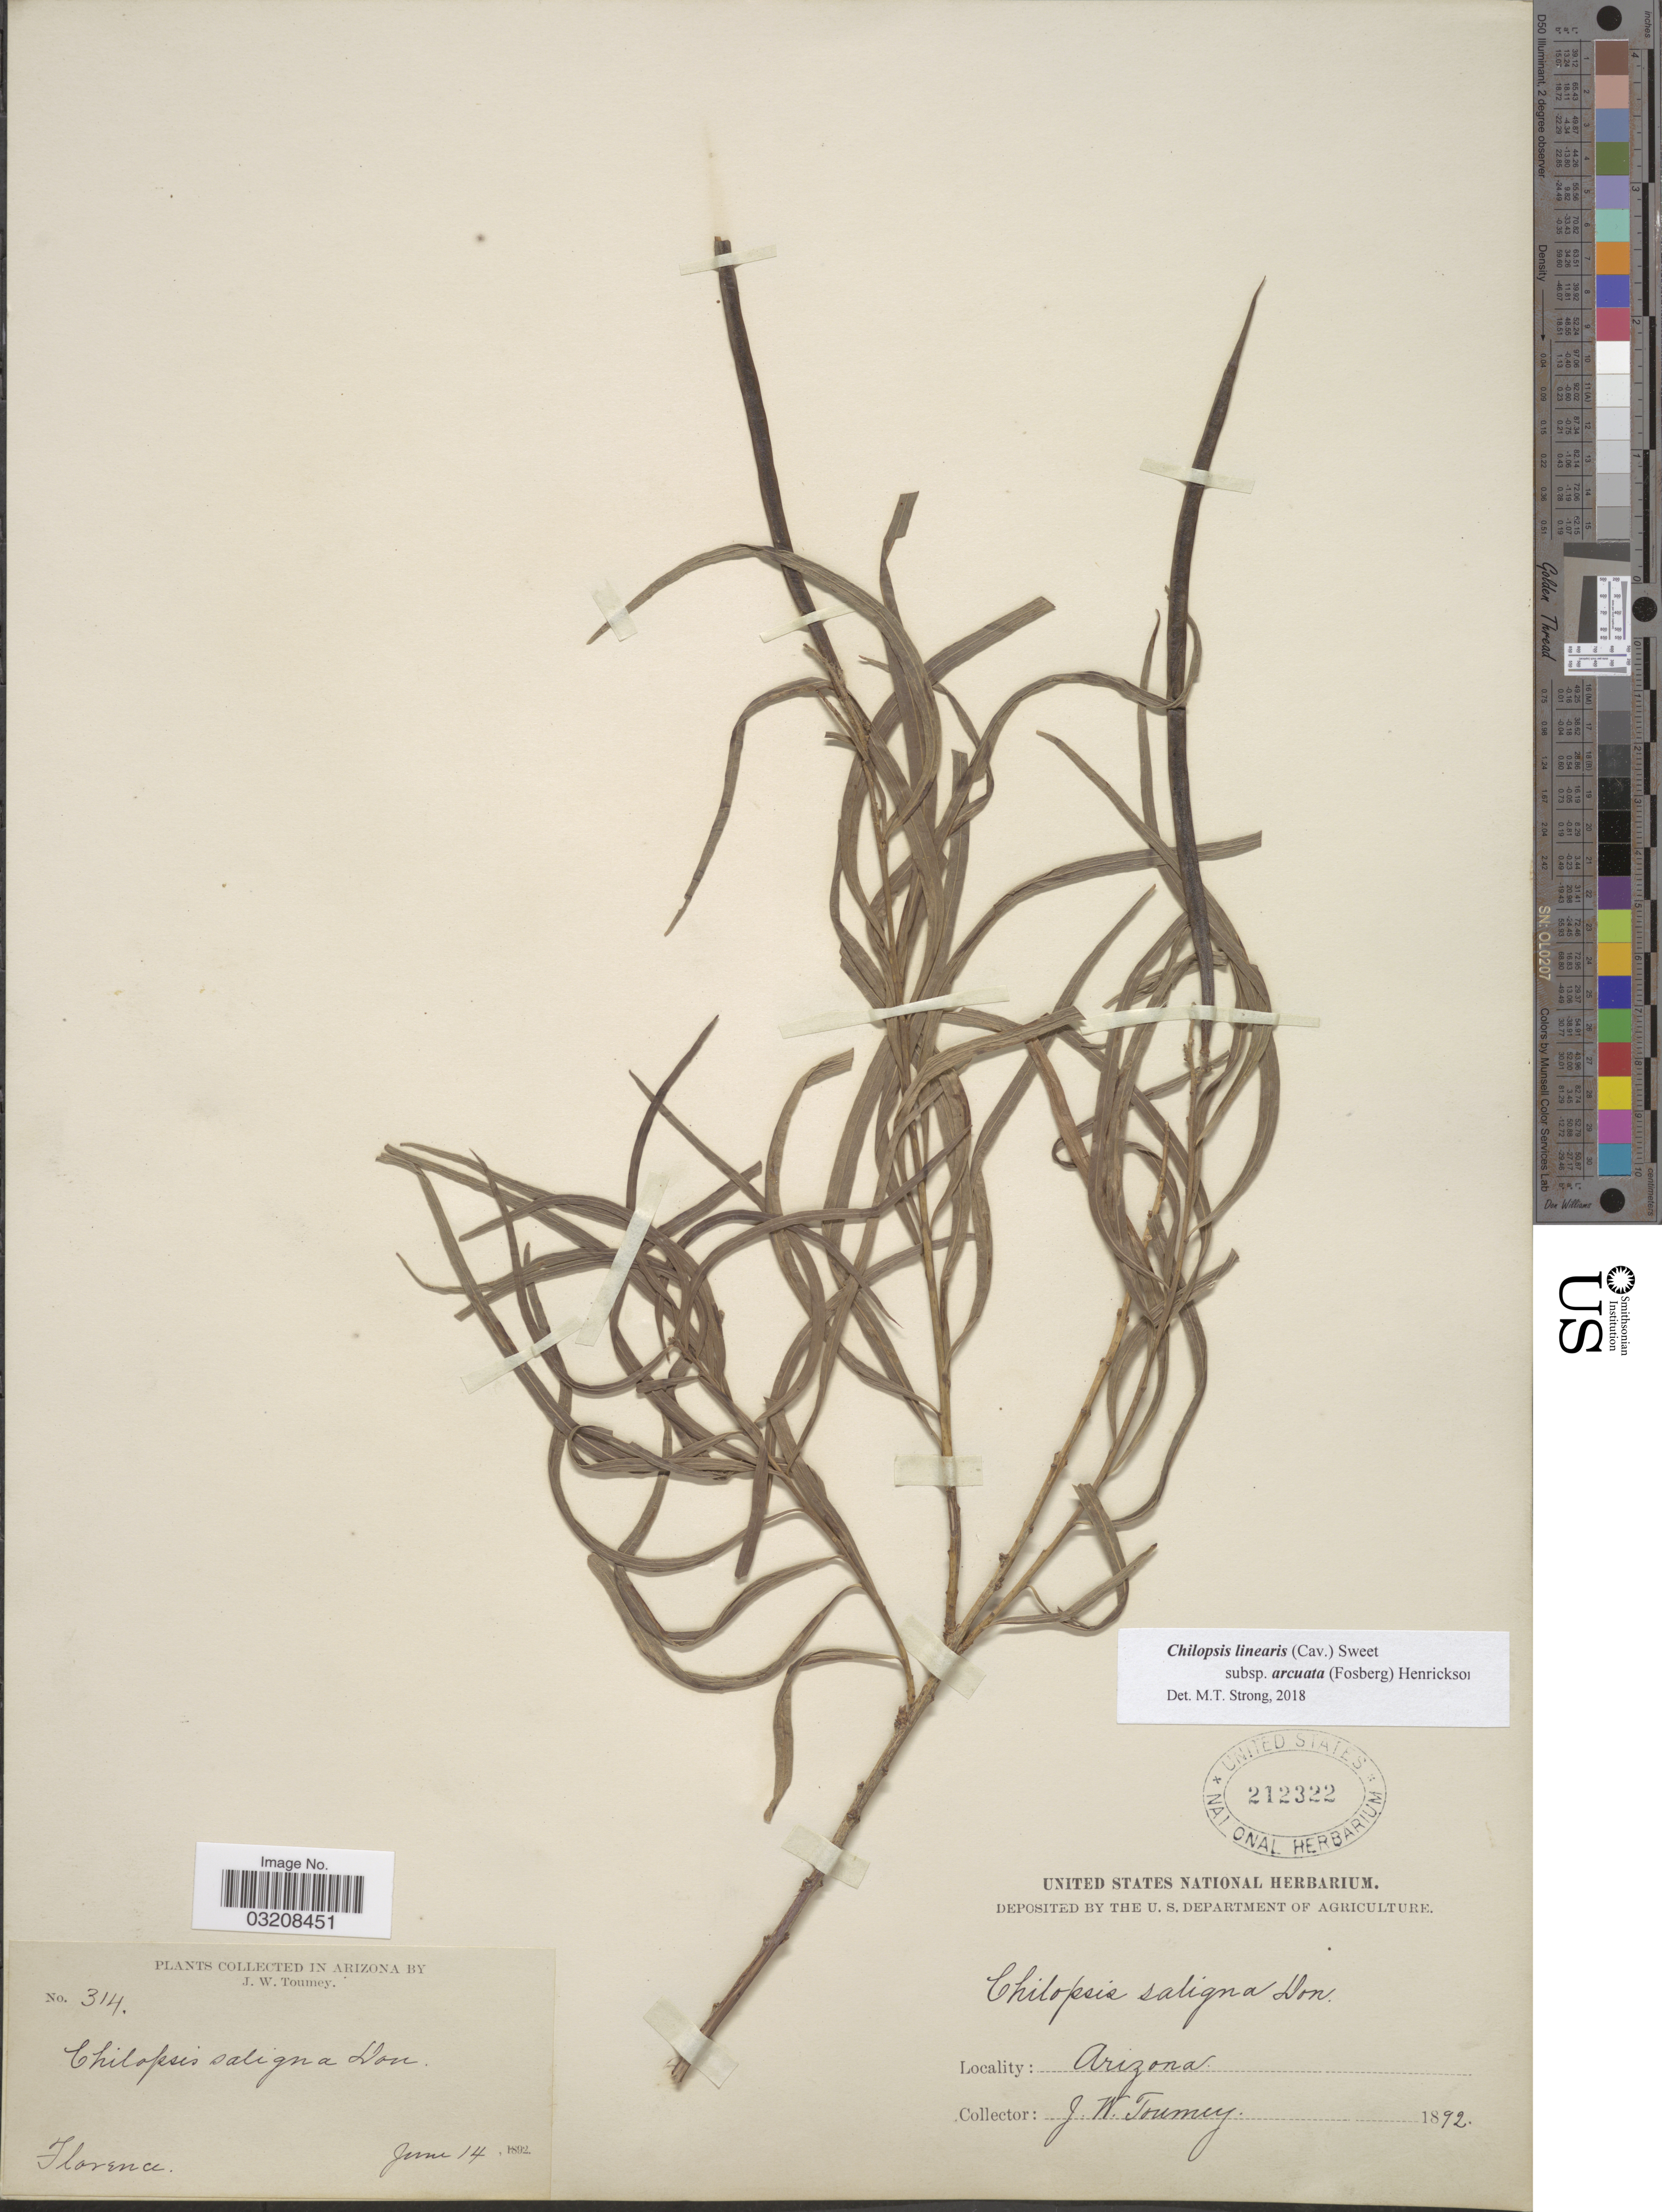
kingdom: Plantae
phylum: Tracheophyta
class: Magnoliopsida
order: Lamiales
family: Bignoniaceae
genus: Chilopsis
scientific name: Chilopsis linearis subsp. arcuata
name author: (Fosberg) Henrickson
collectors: J. W. Toumey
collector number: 314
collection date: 1892-06-14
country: United States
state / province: Arizona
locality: Florence.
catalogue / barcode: US 212322